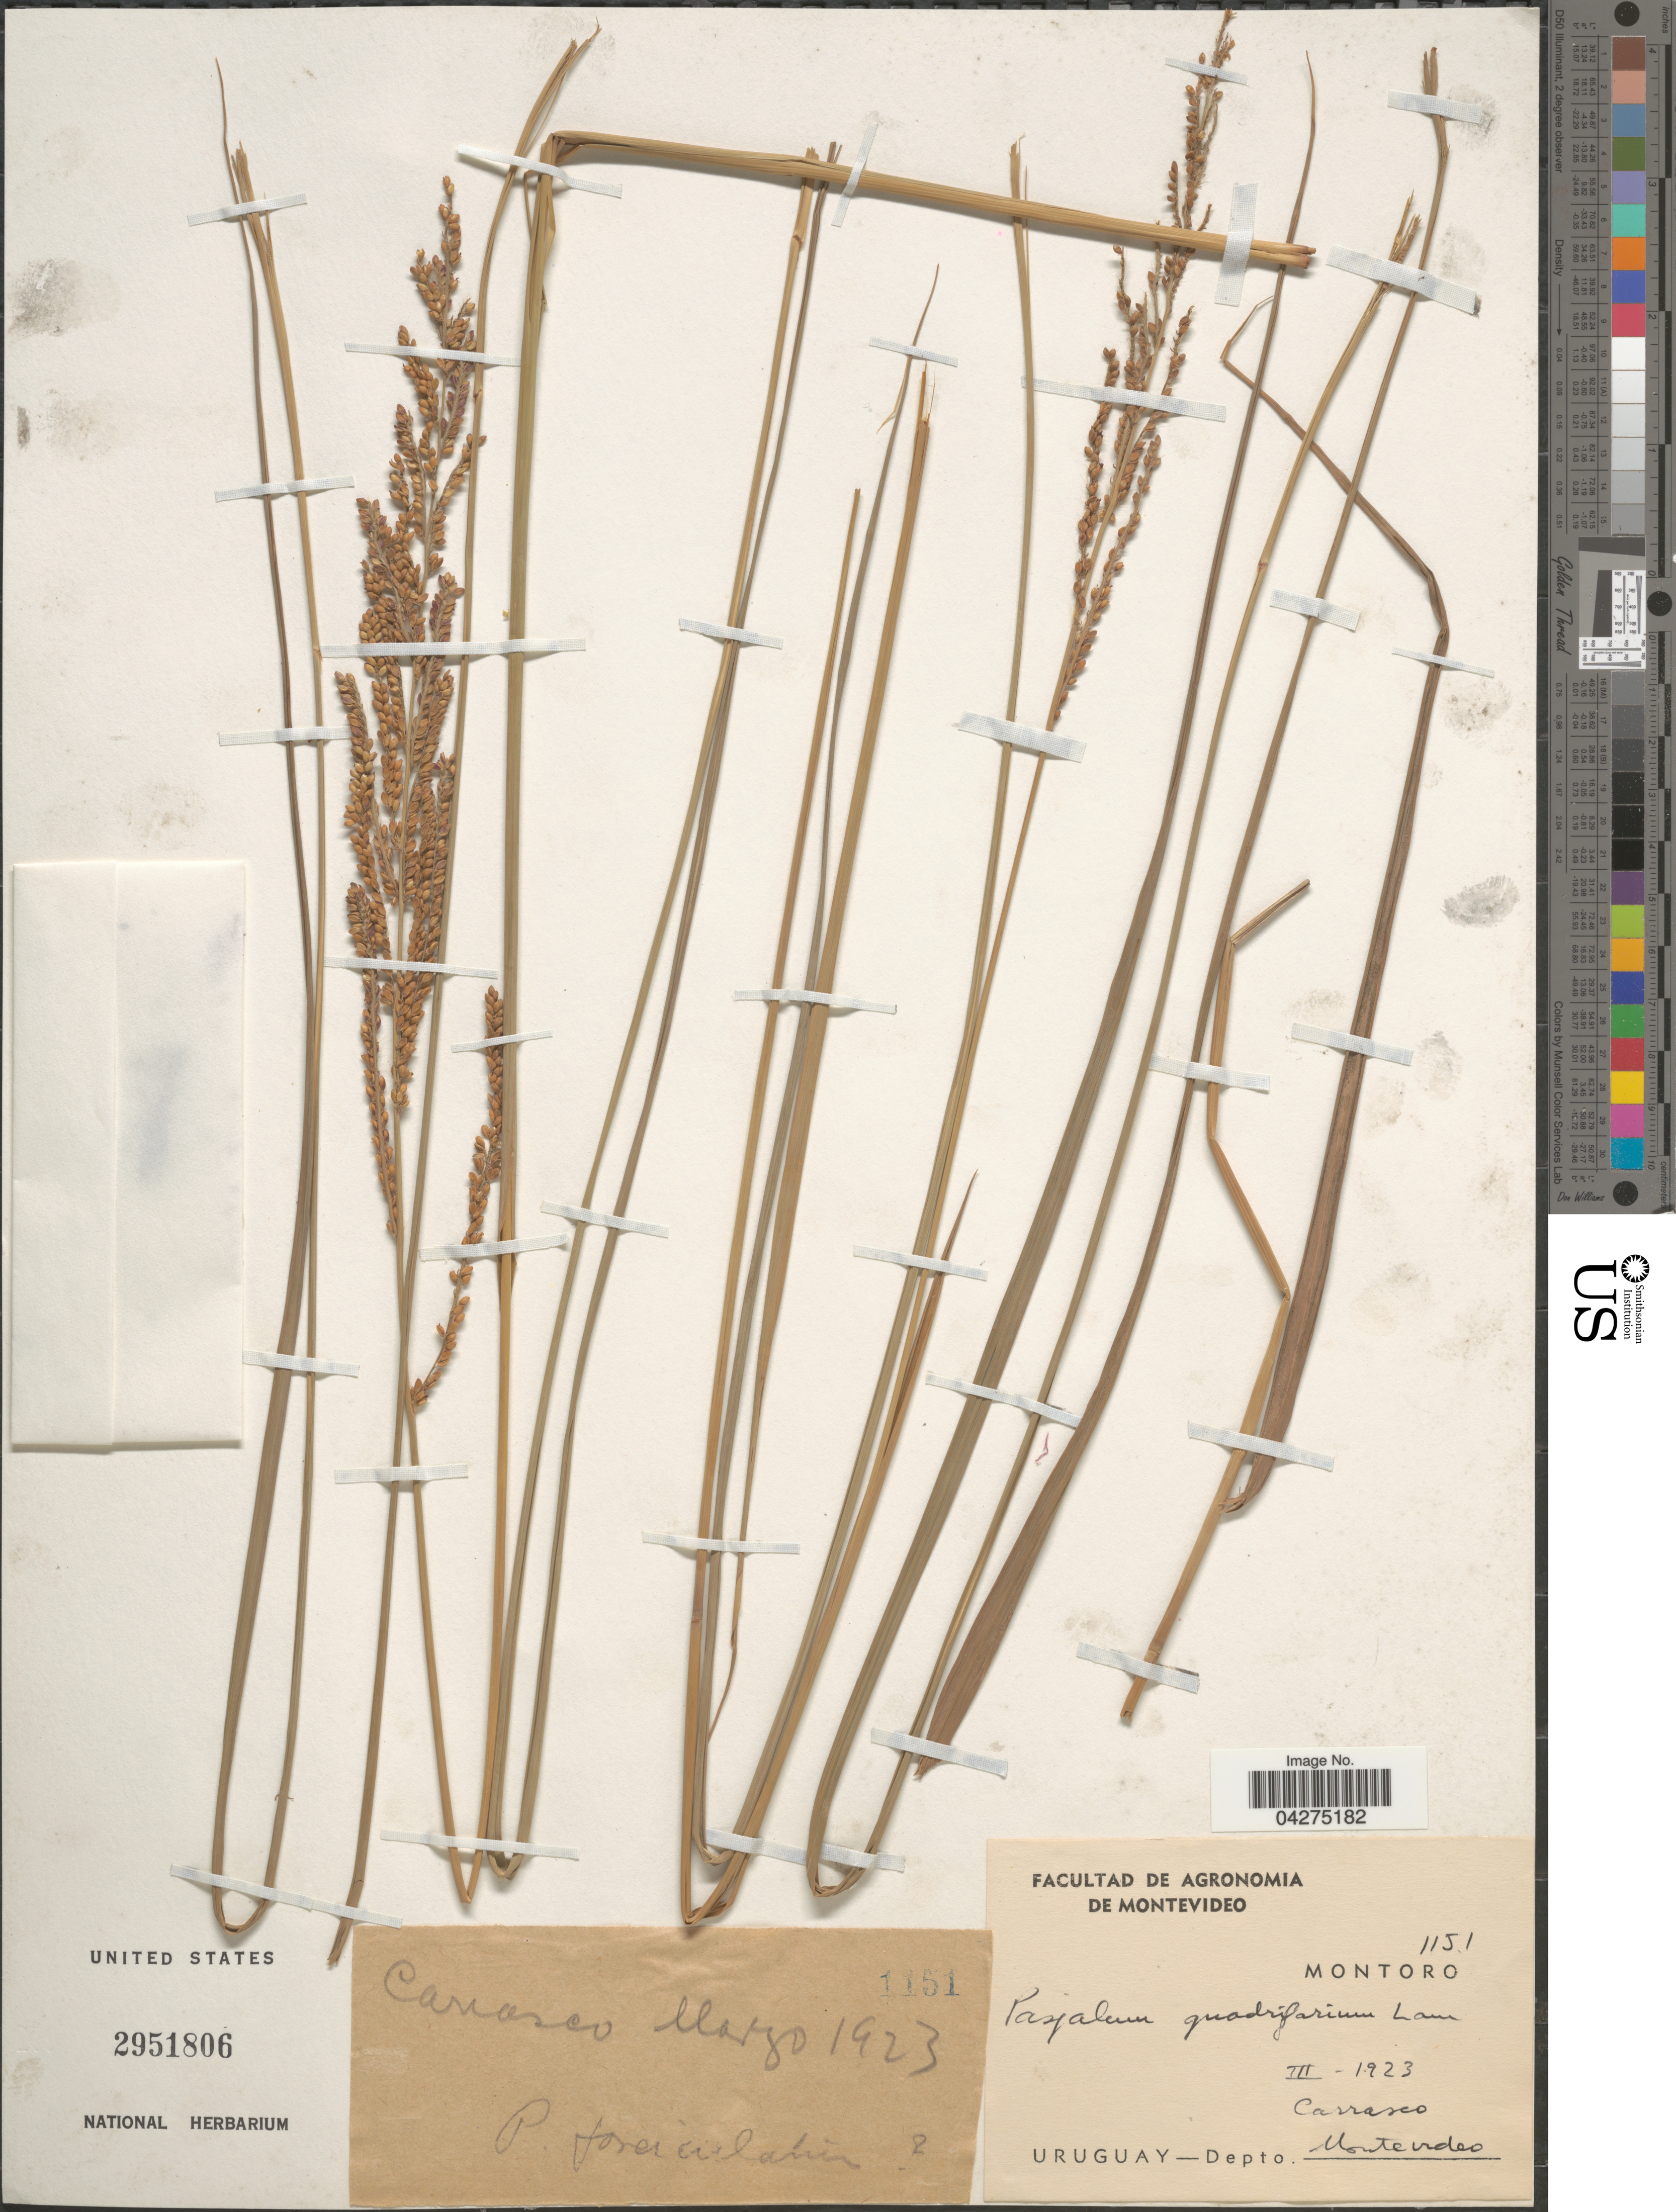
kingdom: Plantae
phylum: Tracheophyta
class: Liliopsida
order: Poales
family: Poaceae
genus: Paspalum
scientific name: Paspalum quadrifarium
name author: Lam.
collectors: Montoro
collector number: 1151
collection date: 1923-03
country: Uruguay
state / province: Montevideo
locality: Carrasco. Depto. Montevideo.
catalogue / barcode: US 2951806